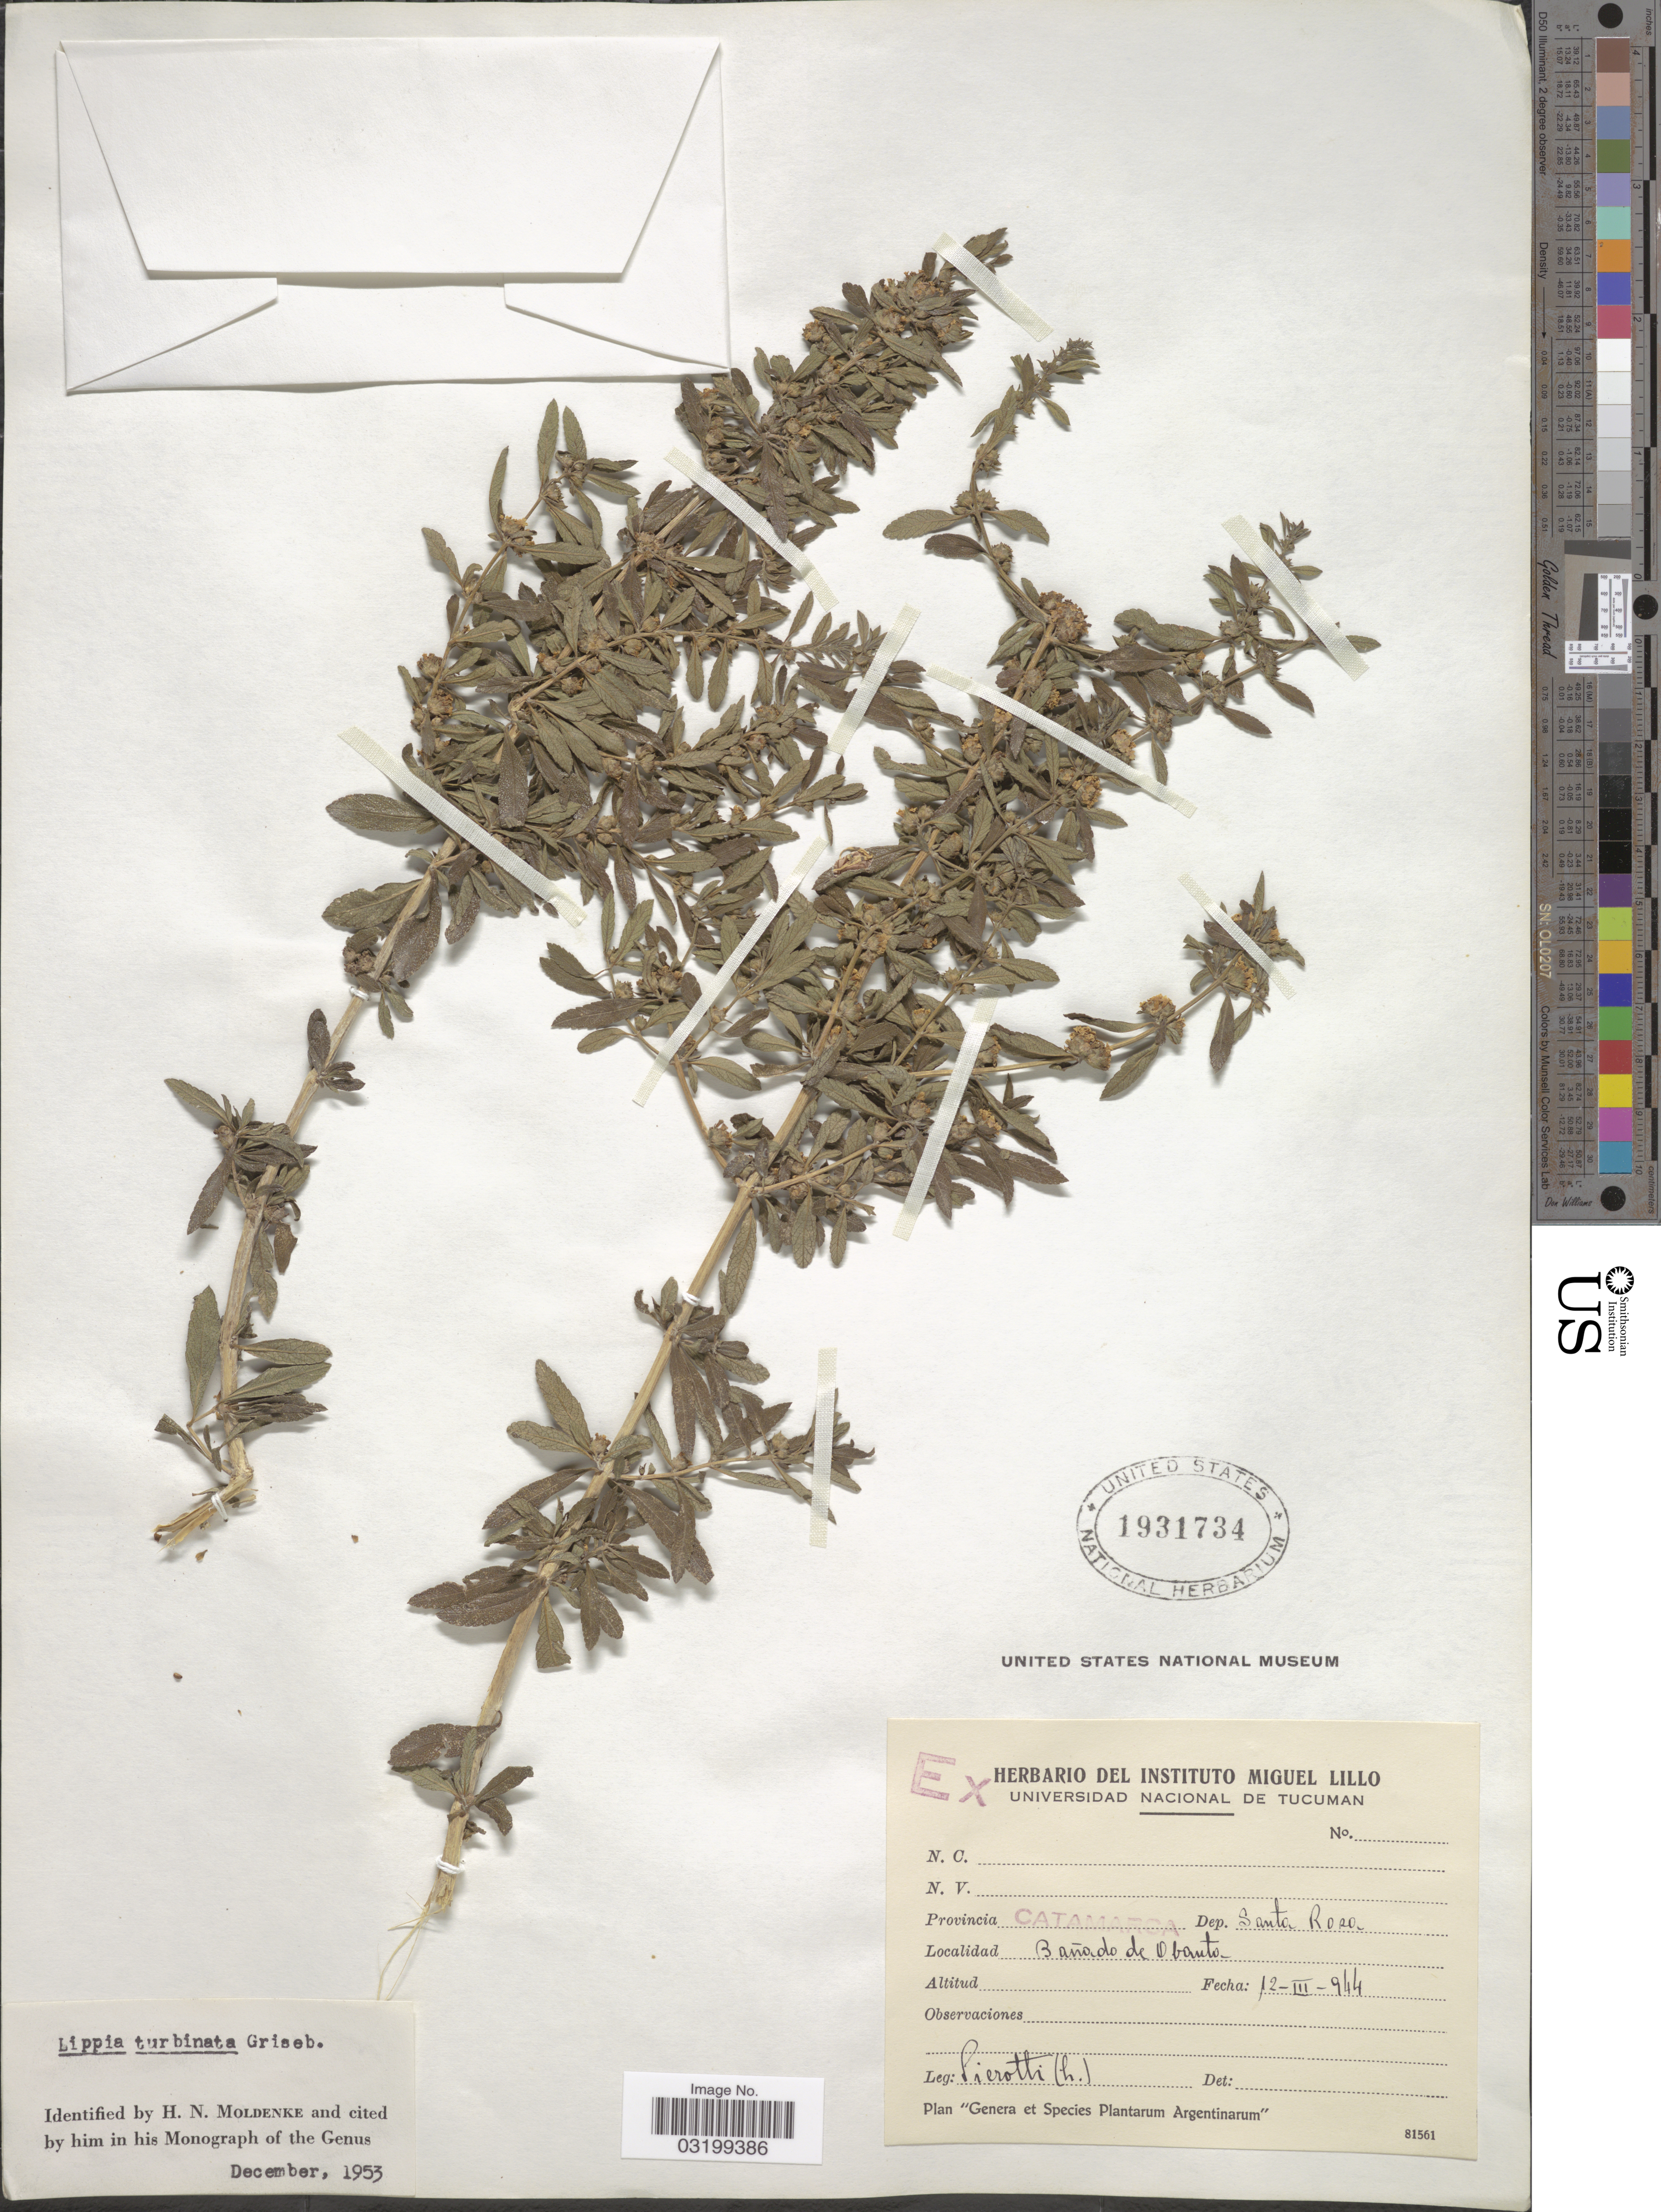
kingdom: Plantae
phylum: Tracheophyta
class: Magnoliopsida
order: Lamiales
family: Verbenaceae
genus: Lippia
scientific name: Lippia turbinata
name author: Griseb.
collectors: Pierotti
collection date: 1944-03-12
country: Argentina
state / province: Catamarca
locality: Dep. Santa Rosa. Bañado de Obanta.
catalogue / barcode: US 1931734